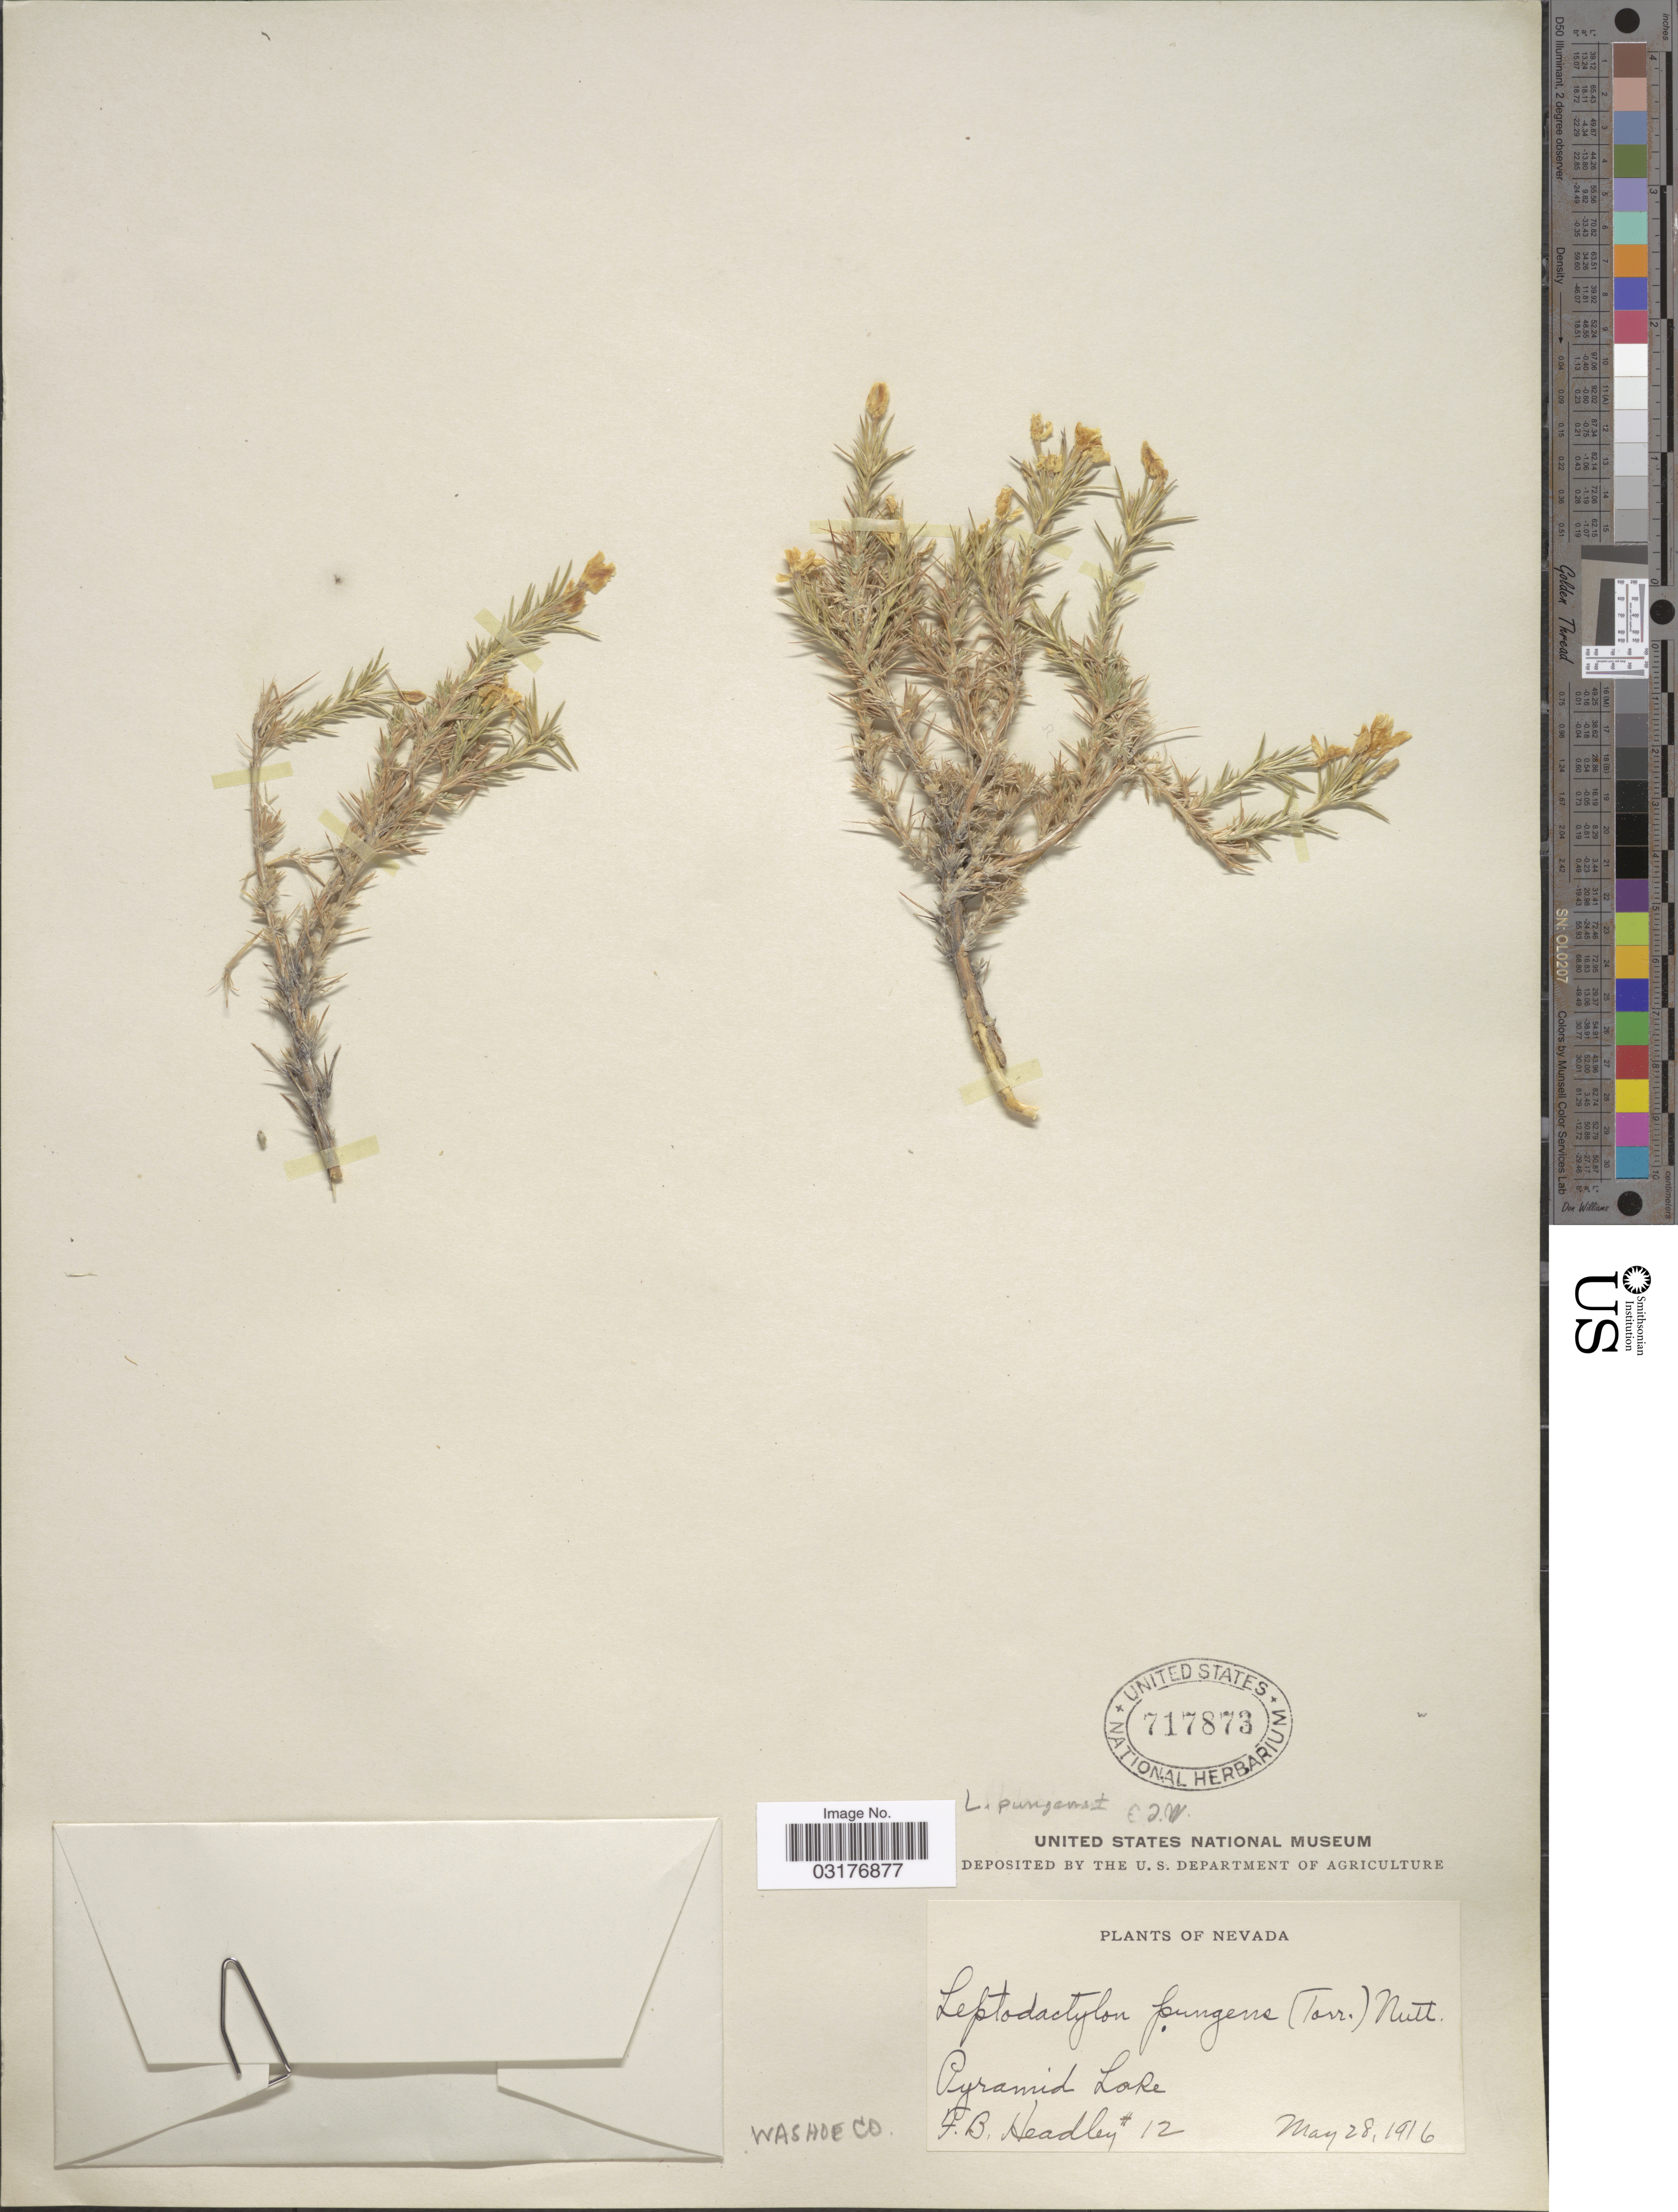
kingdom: Plantae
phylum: Tracheophyta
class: Magnoliopsida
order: Ericales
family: Polemoniaceae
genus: Linanthus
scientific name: Linanthus pungens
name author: (Torr.) J.M. Porter & L.A. Johnson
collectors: F. B. Headley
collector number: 12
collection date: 1916-05-28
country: United States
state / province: Nevada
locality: Washoe Co. Pyramid Lake.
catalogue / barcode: US 717873